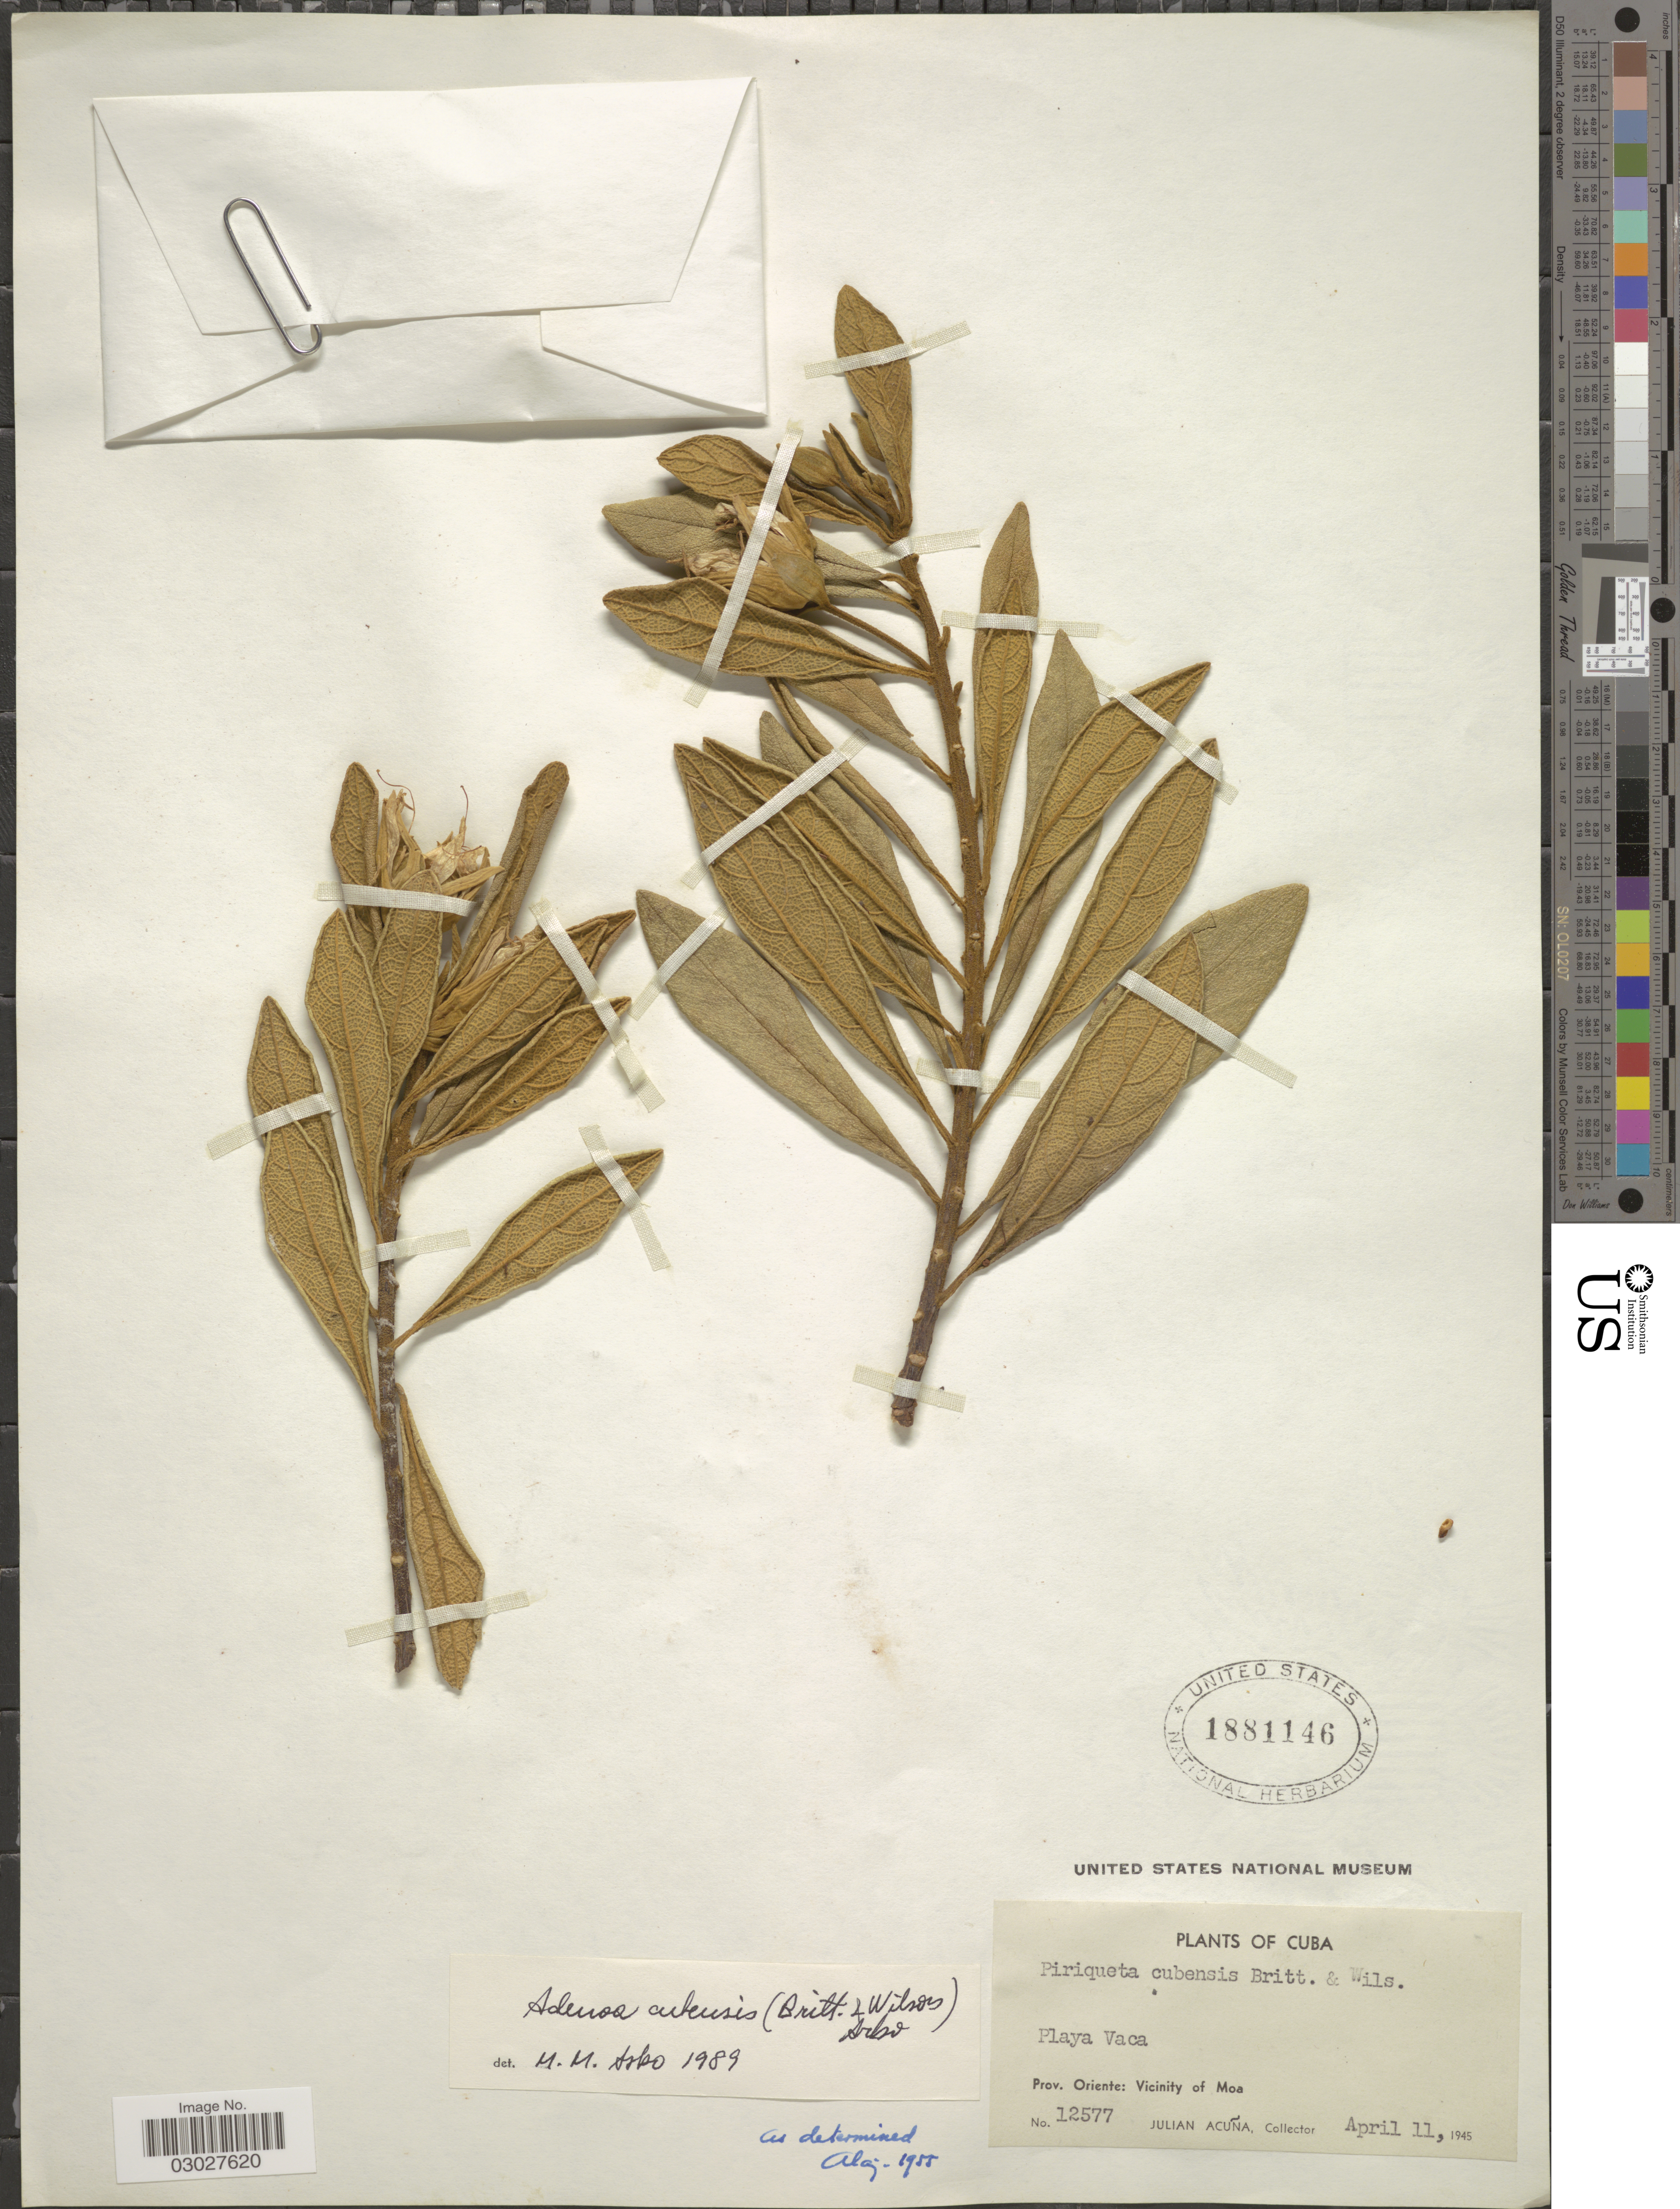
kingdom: Plantae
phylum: Tracheophyta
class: Magnoliopsida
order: Malpighiales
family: Turneraceae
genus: Adenoa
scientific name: Adenoa cubensis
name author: (Britton & P. Wilson) Arbo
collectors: R. Acuña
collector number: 12577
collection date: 1945-04-11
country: Cuba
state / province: Oriente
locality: Playa Vaca. Vicinity of Moa.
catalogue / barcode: US 1881146